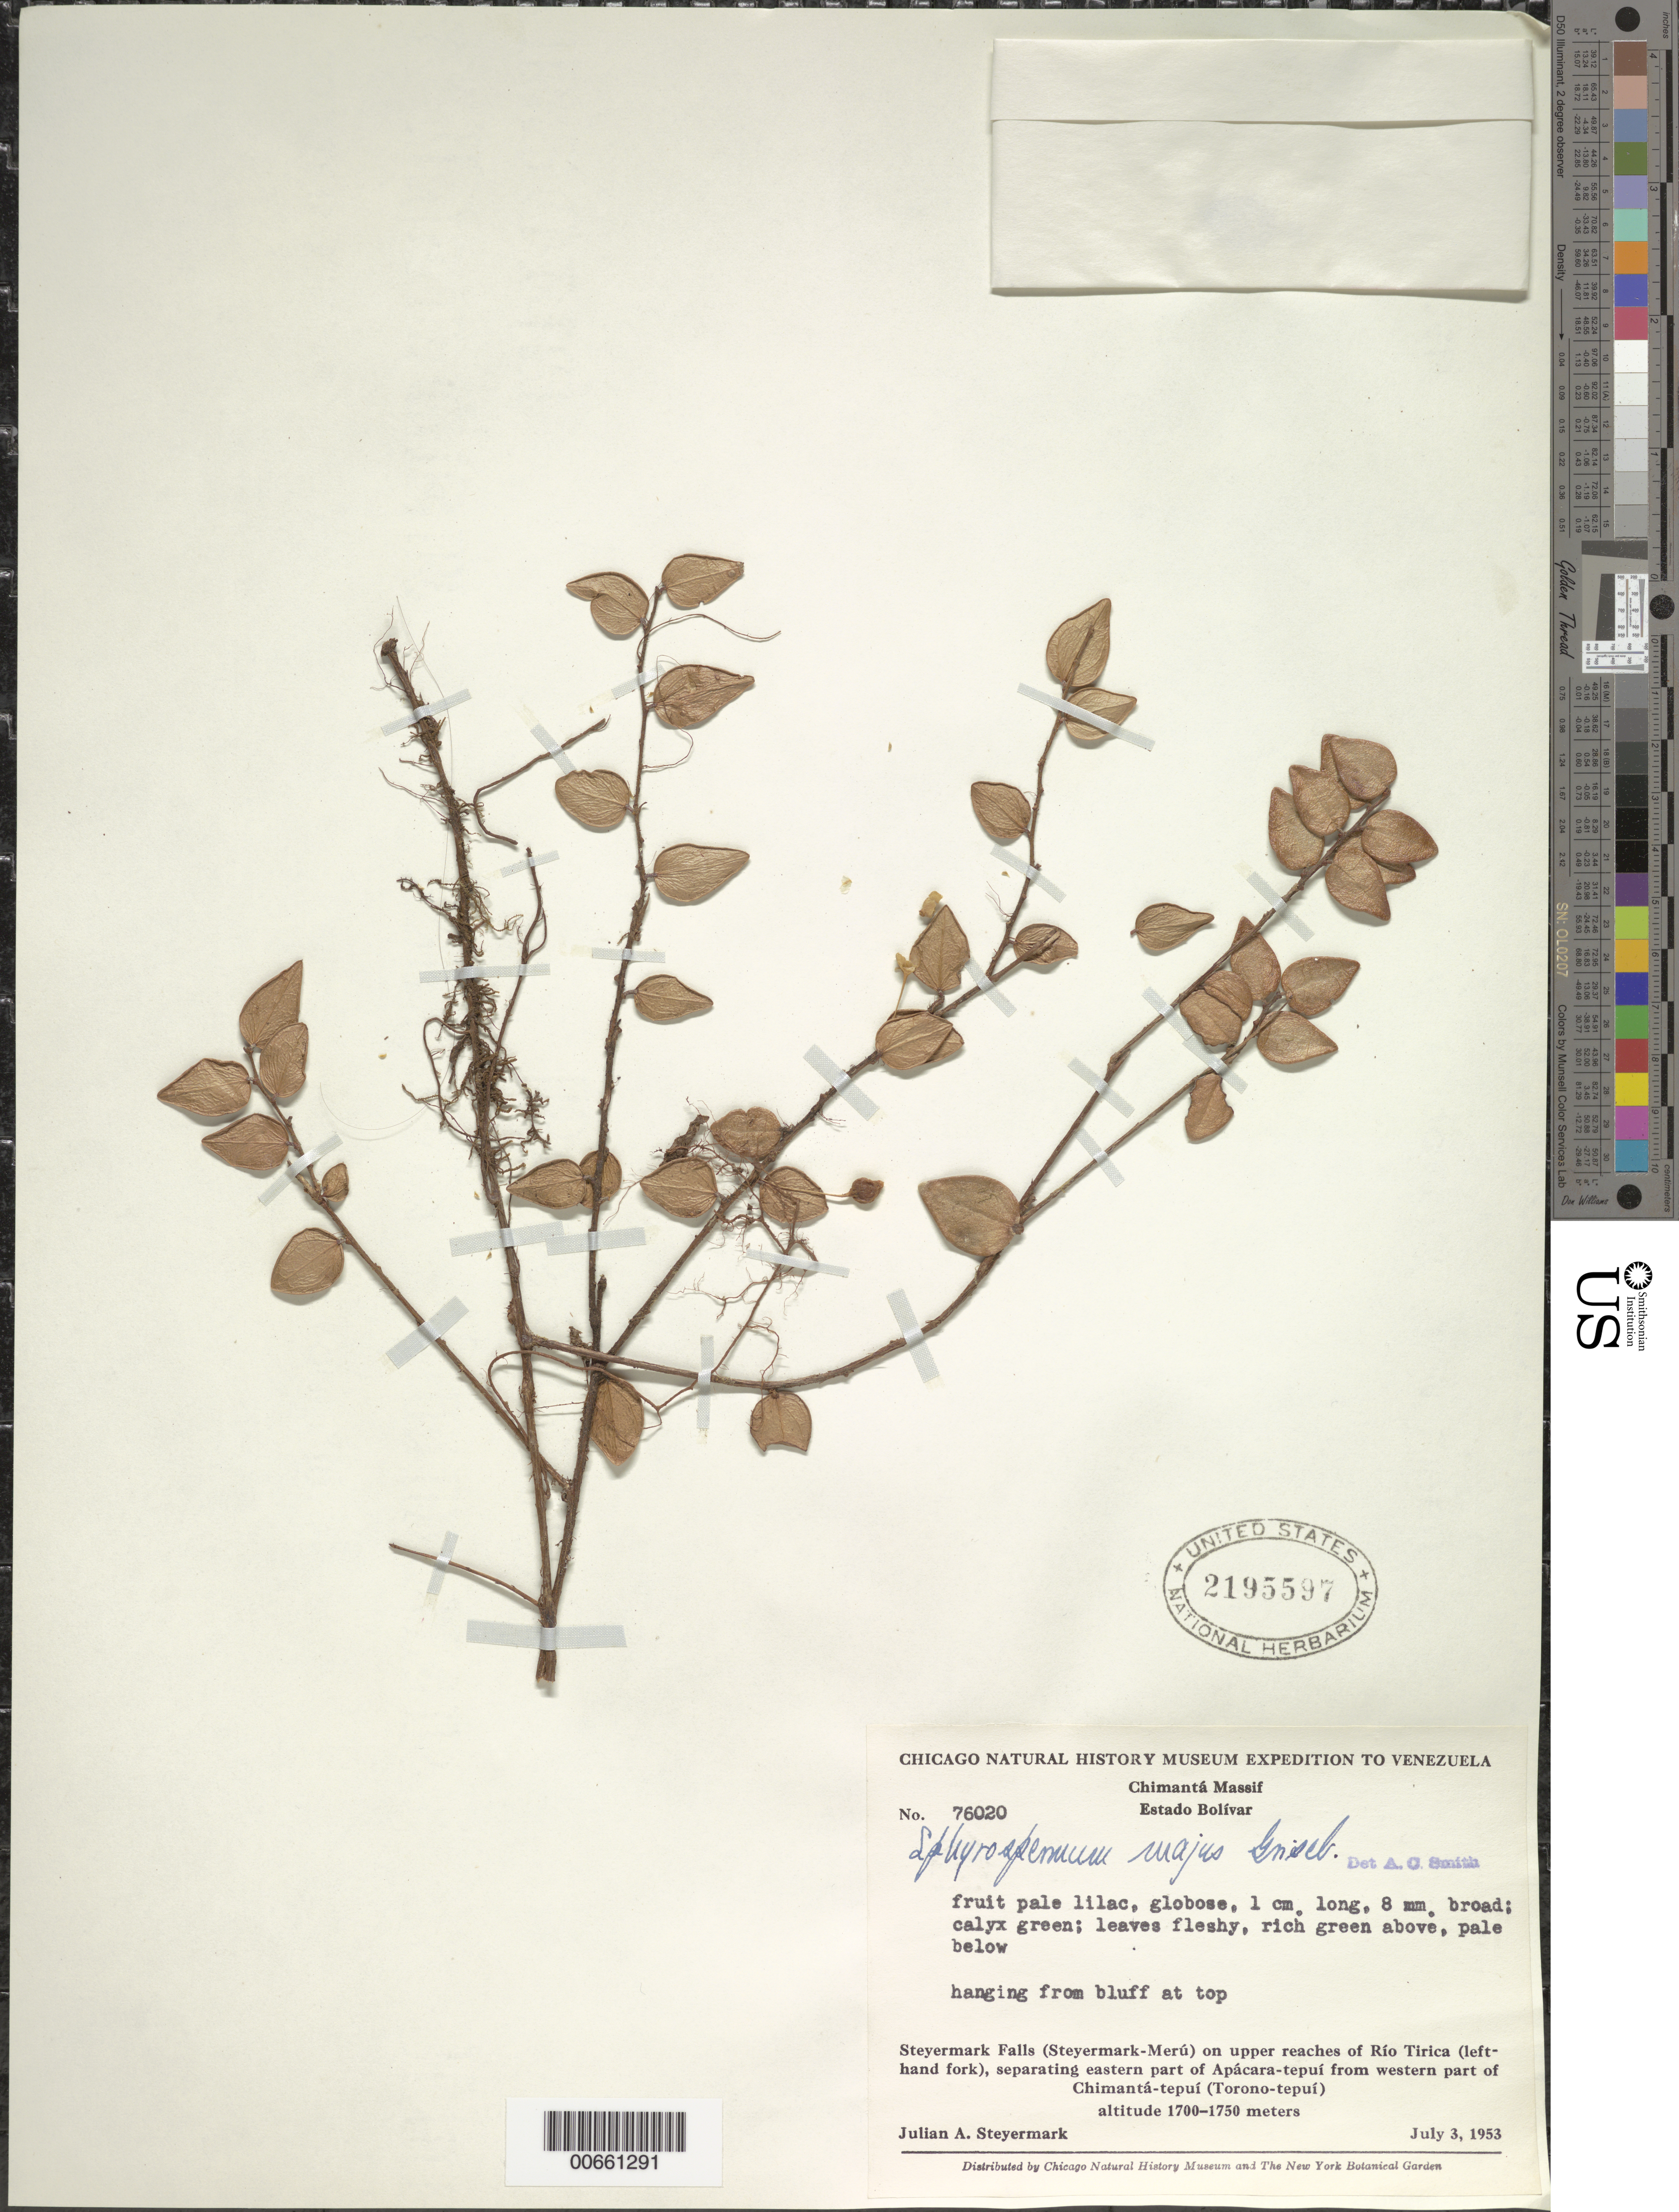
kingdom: Plantae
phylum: Tracheophyta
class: Magnoliopsida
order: Ericales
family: Ericaceae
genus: Sphyrospermum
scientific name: Sphyrospermum majus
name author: Griseb.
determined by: Smith, A. C.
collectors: J. Steyermark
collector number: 76020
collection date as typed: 3-Jul-53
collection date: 1953-07-03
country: Venezuela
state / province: Bolívar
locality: Steyermark Falls, Río Tirica, between Apácara-tepuí and Chimantá-tepuí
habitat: Hanging from bluff at top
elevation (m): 1700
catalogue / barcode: US 2195597